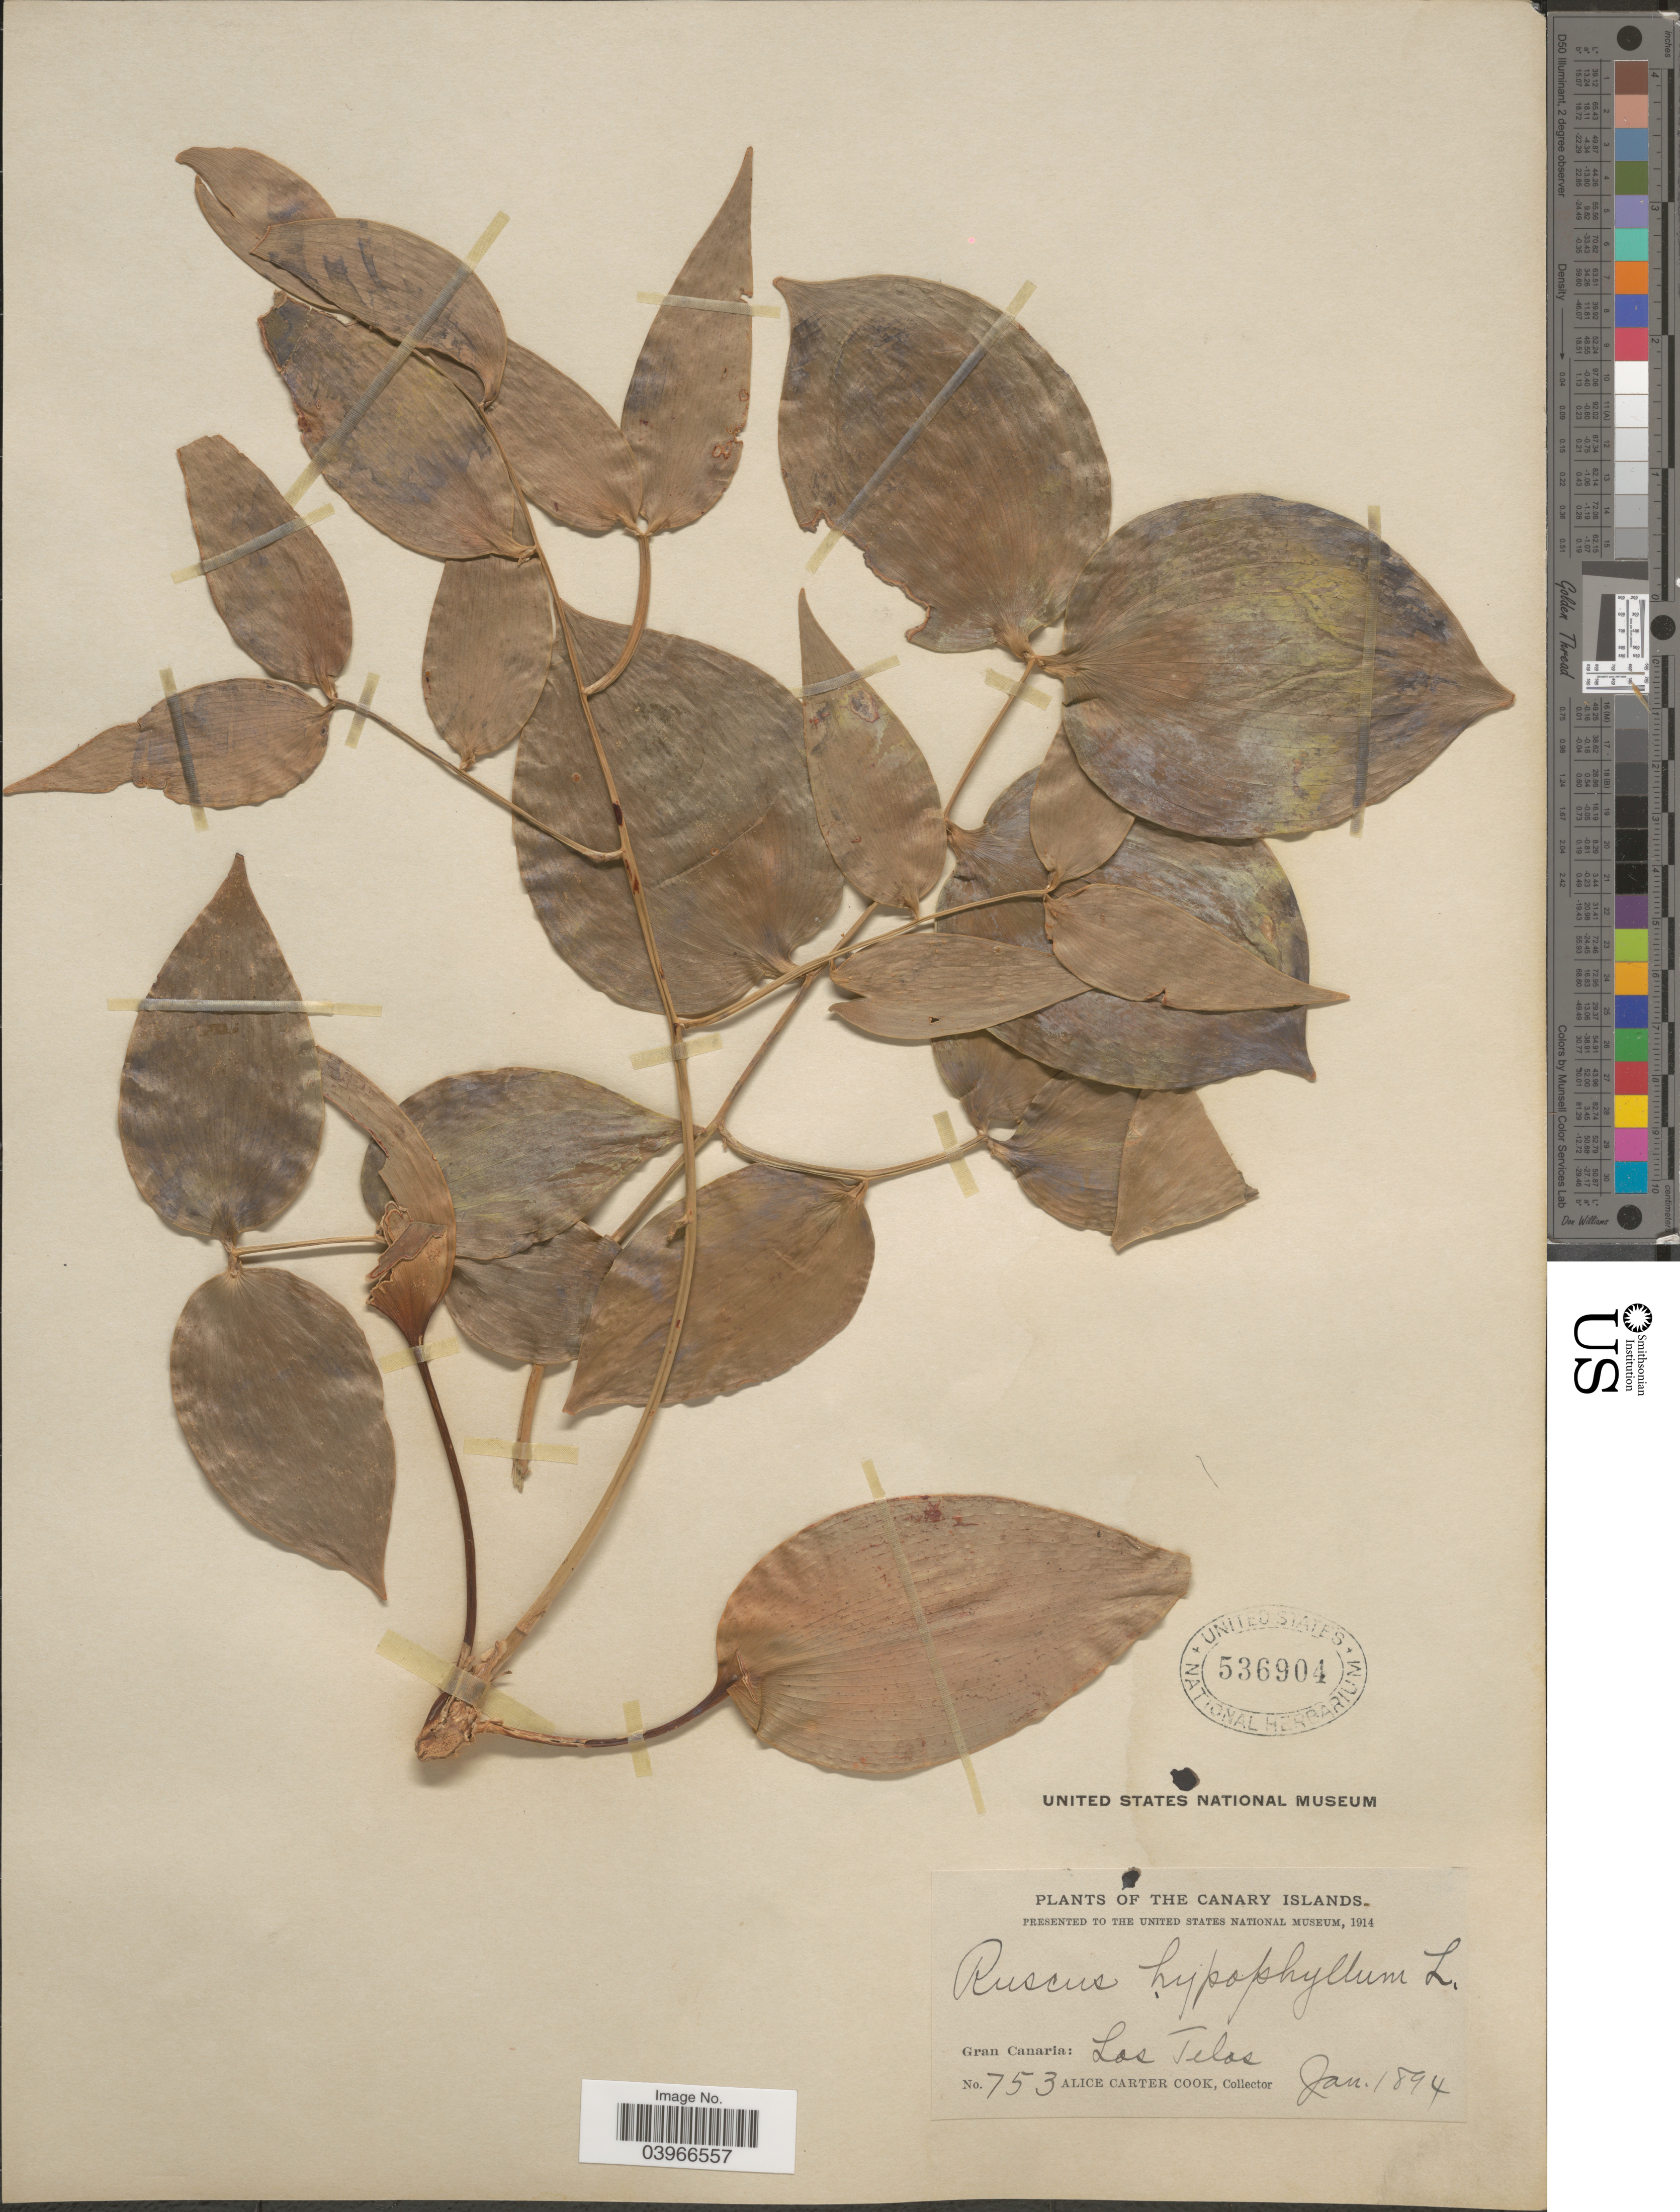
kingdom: Plantae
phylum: Tracheophyta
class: Liliopsida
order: Asparagales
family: Asparagaceae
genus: Ruscus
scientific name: Ruscus hypophyllum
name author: L.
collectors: Alice C. Cook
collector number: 753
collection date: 1894-01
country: Spain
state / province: Canarias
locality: The Canary Islands. Gran Canaria: Los Telos.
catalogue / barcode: US 536904